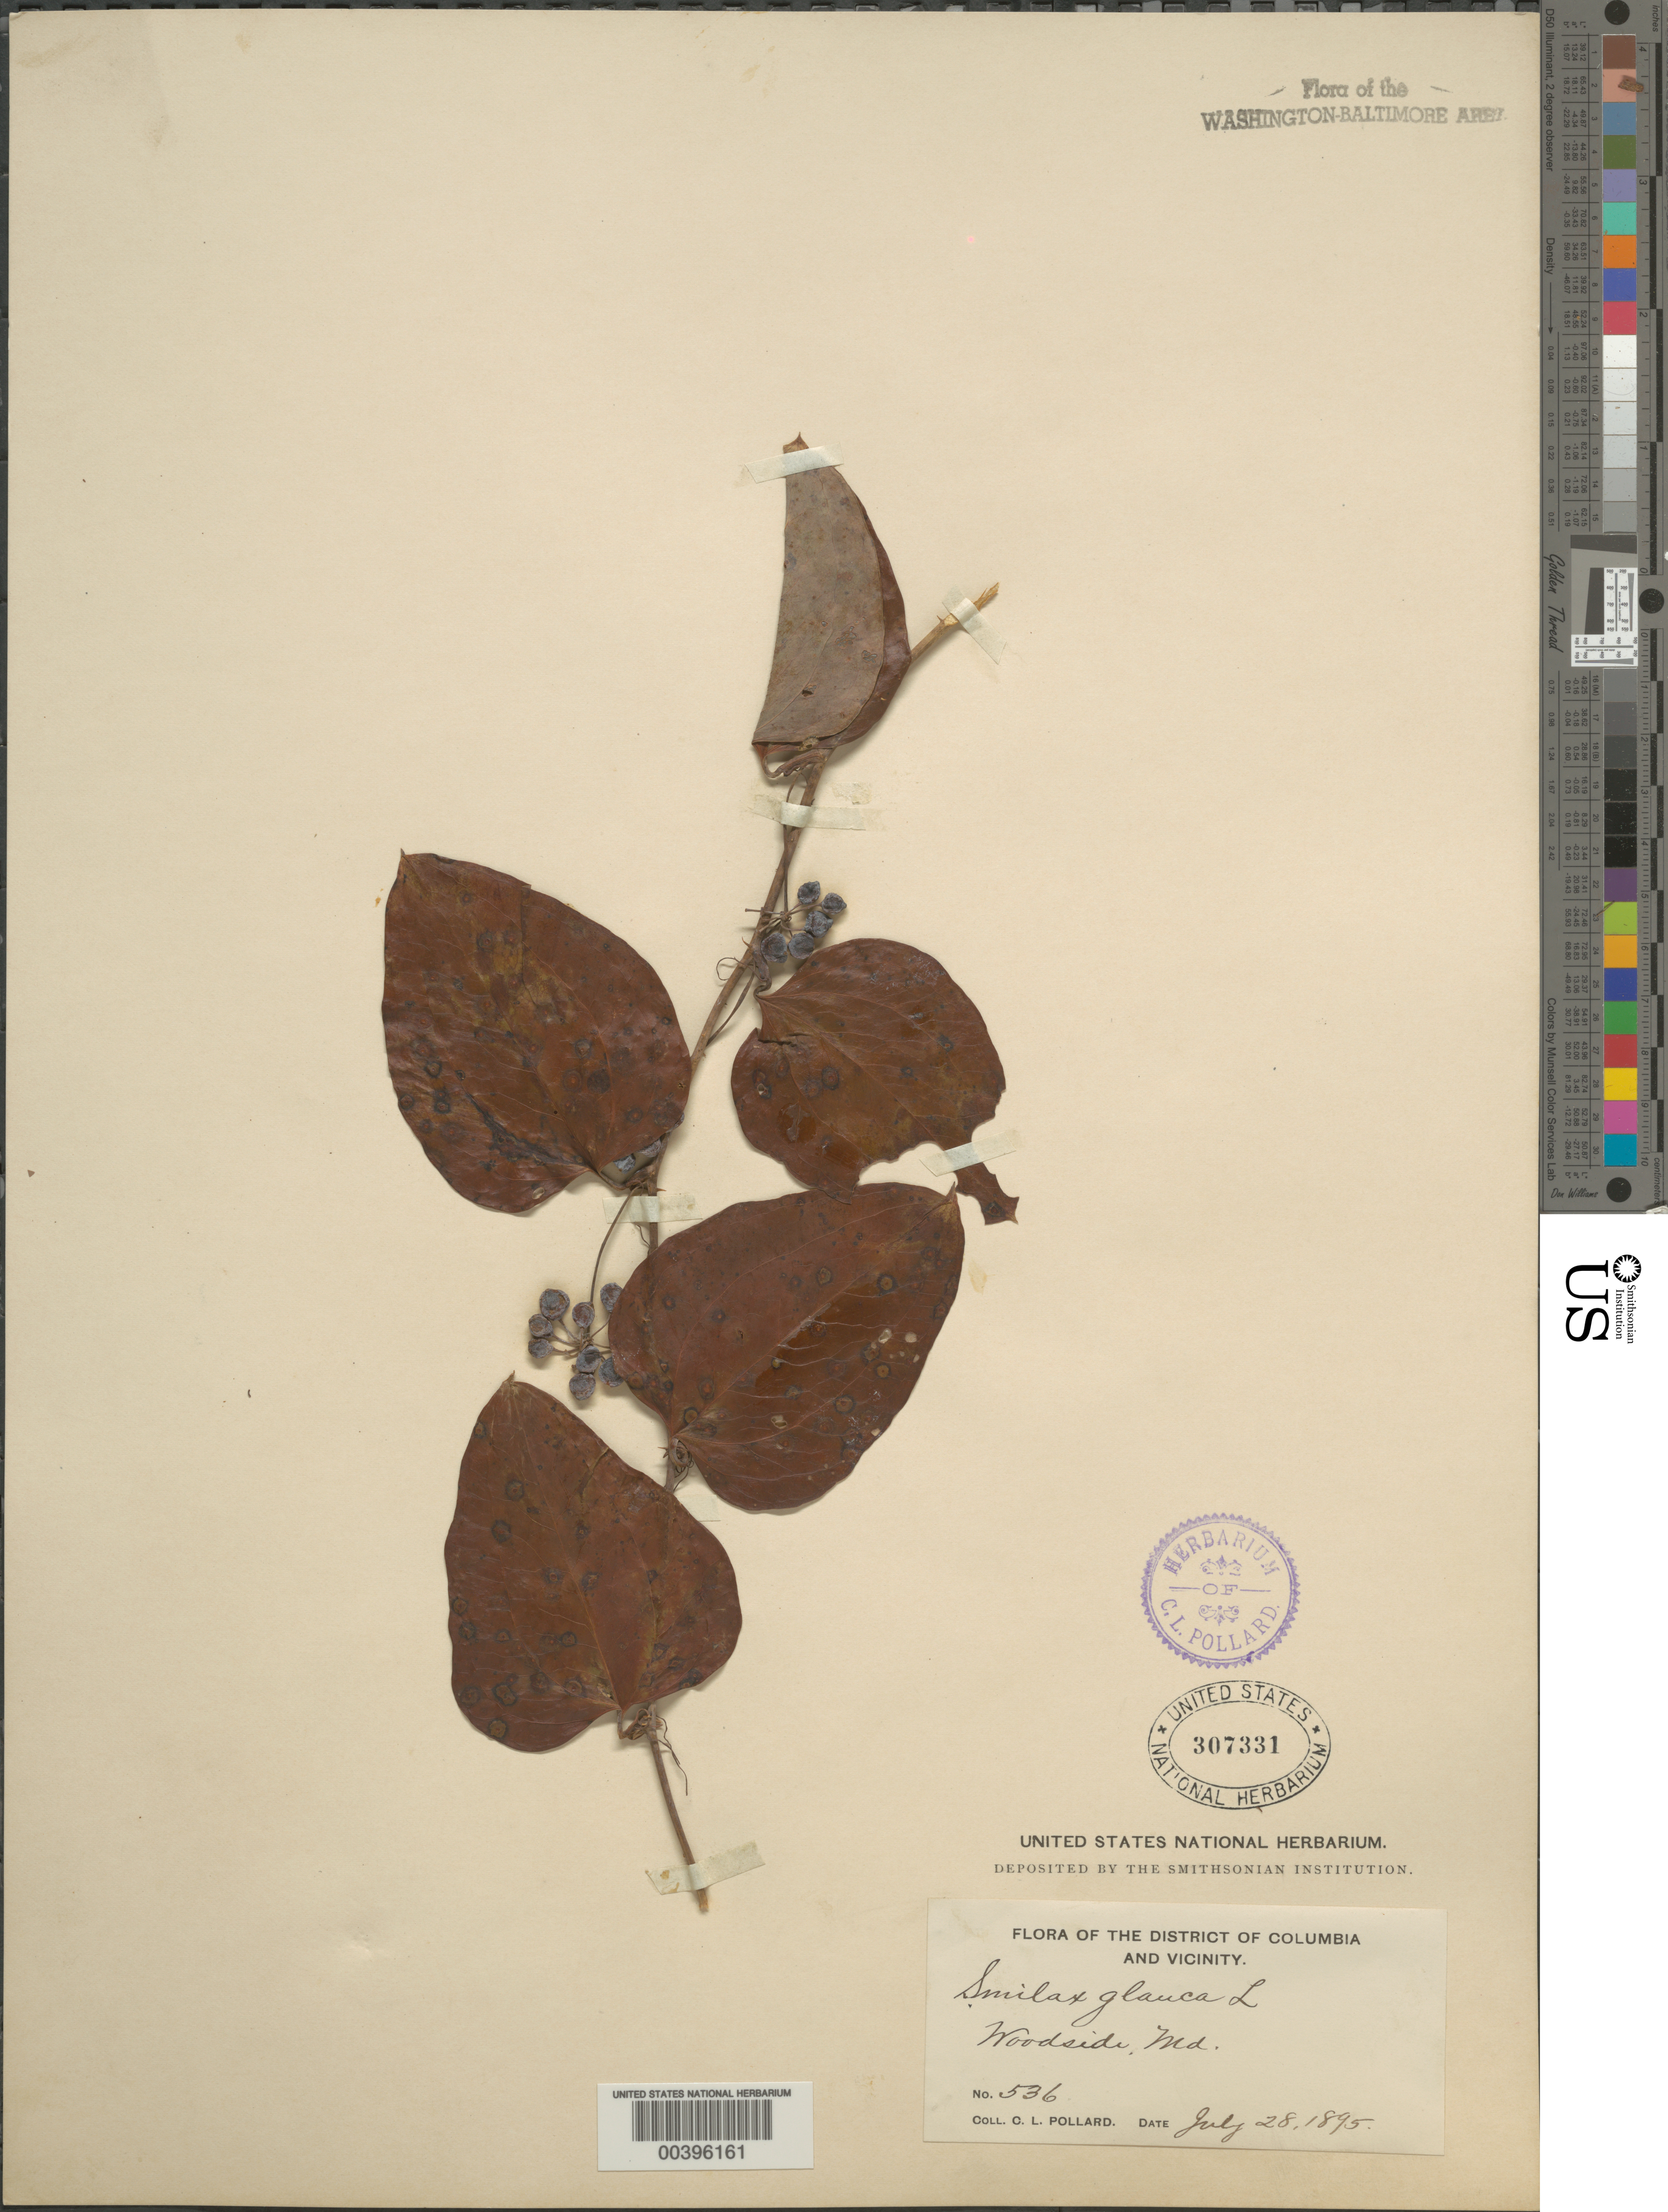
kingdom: Plantae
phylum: Tracheophyta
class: Liliopsida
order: Liliales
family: Smilacaceae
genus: Smilax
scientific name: Smilax glauca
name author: Walter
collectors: C. L. Pollard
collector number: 536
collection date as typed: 28 Jul 1895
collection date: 1895-07-28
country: United States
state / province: Maryland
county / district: Montgomery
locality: Woodside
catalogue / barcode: US 307331